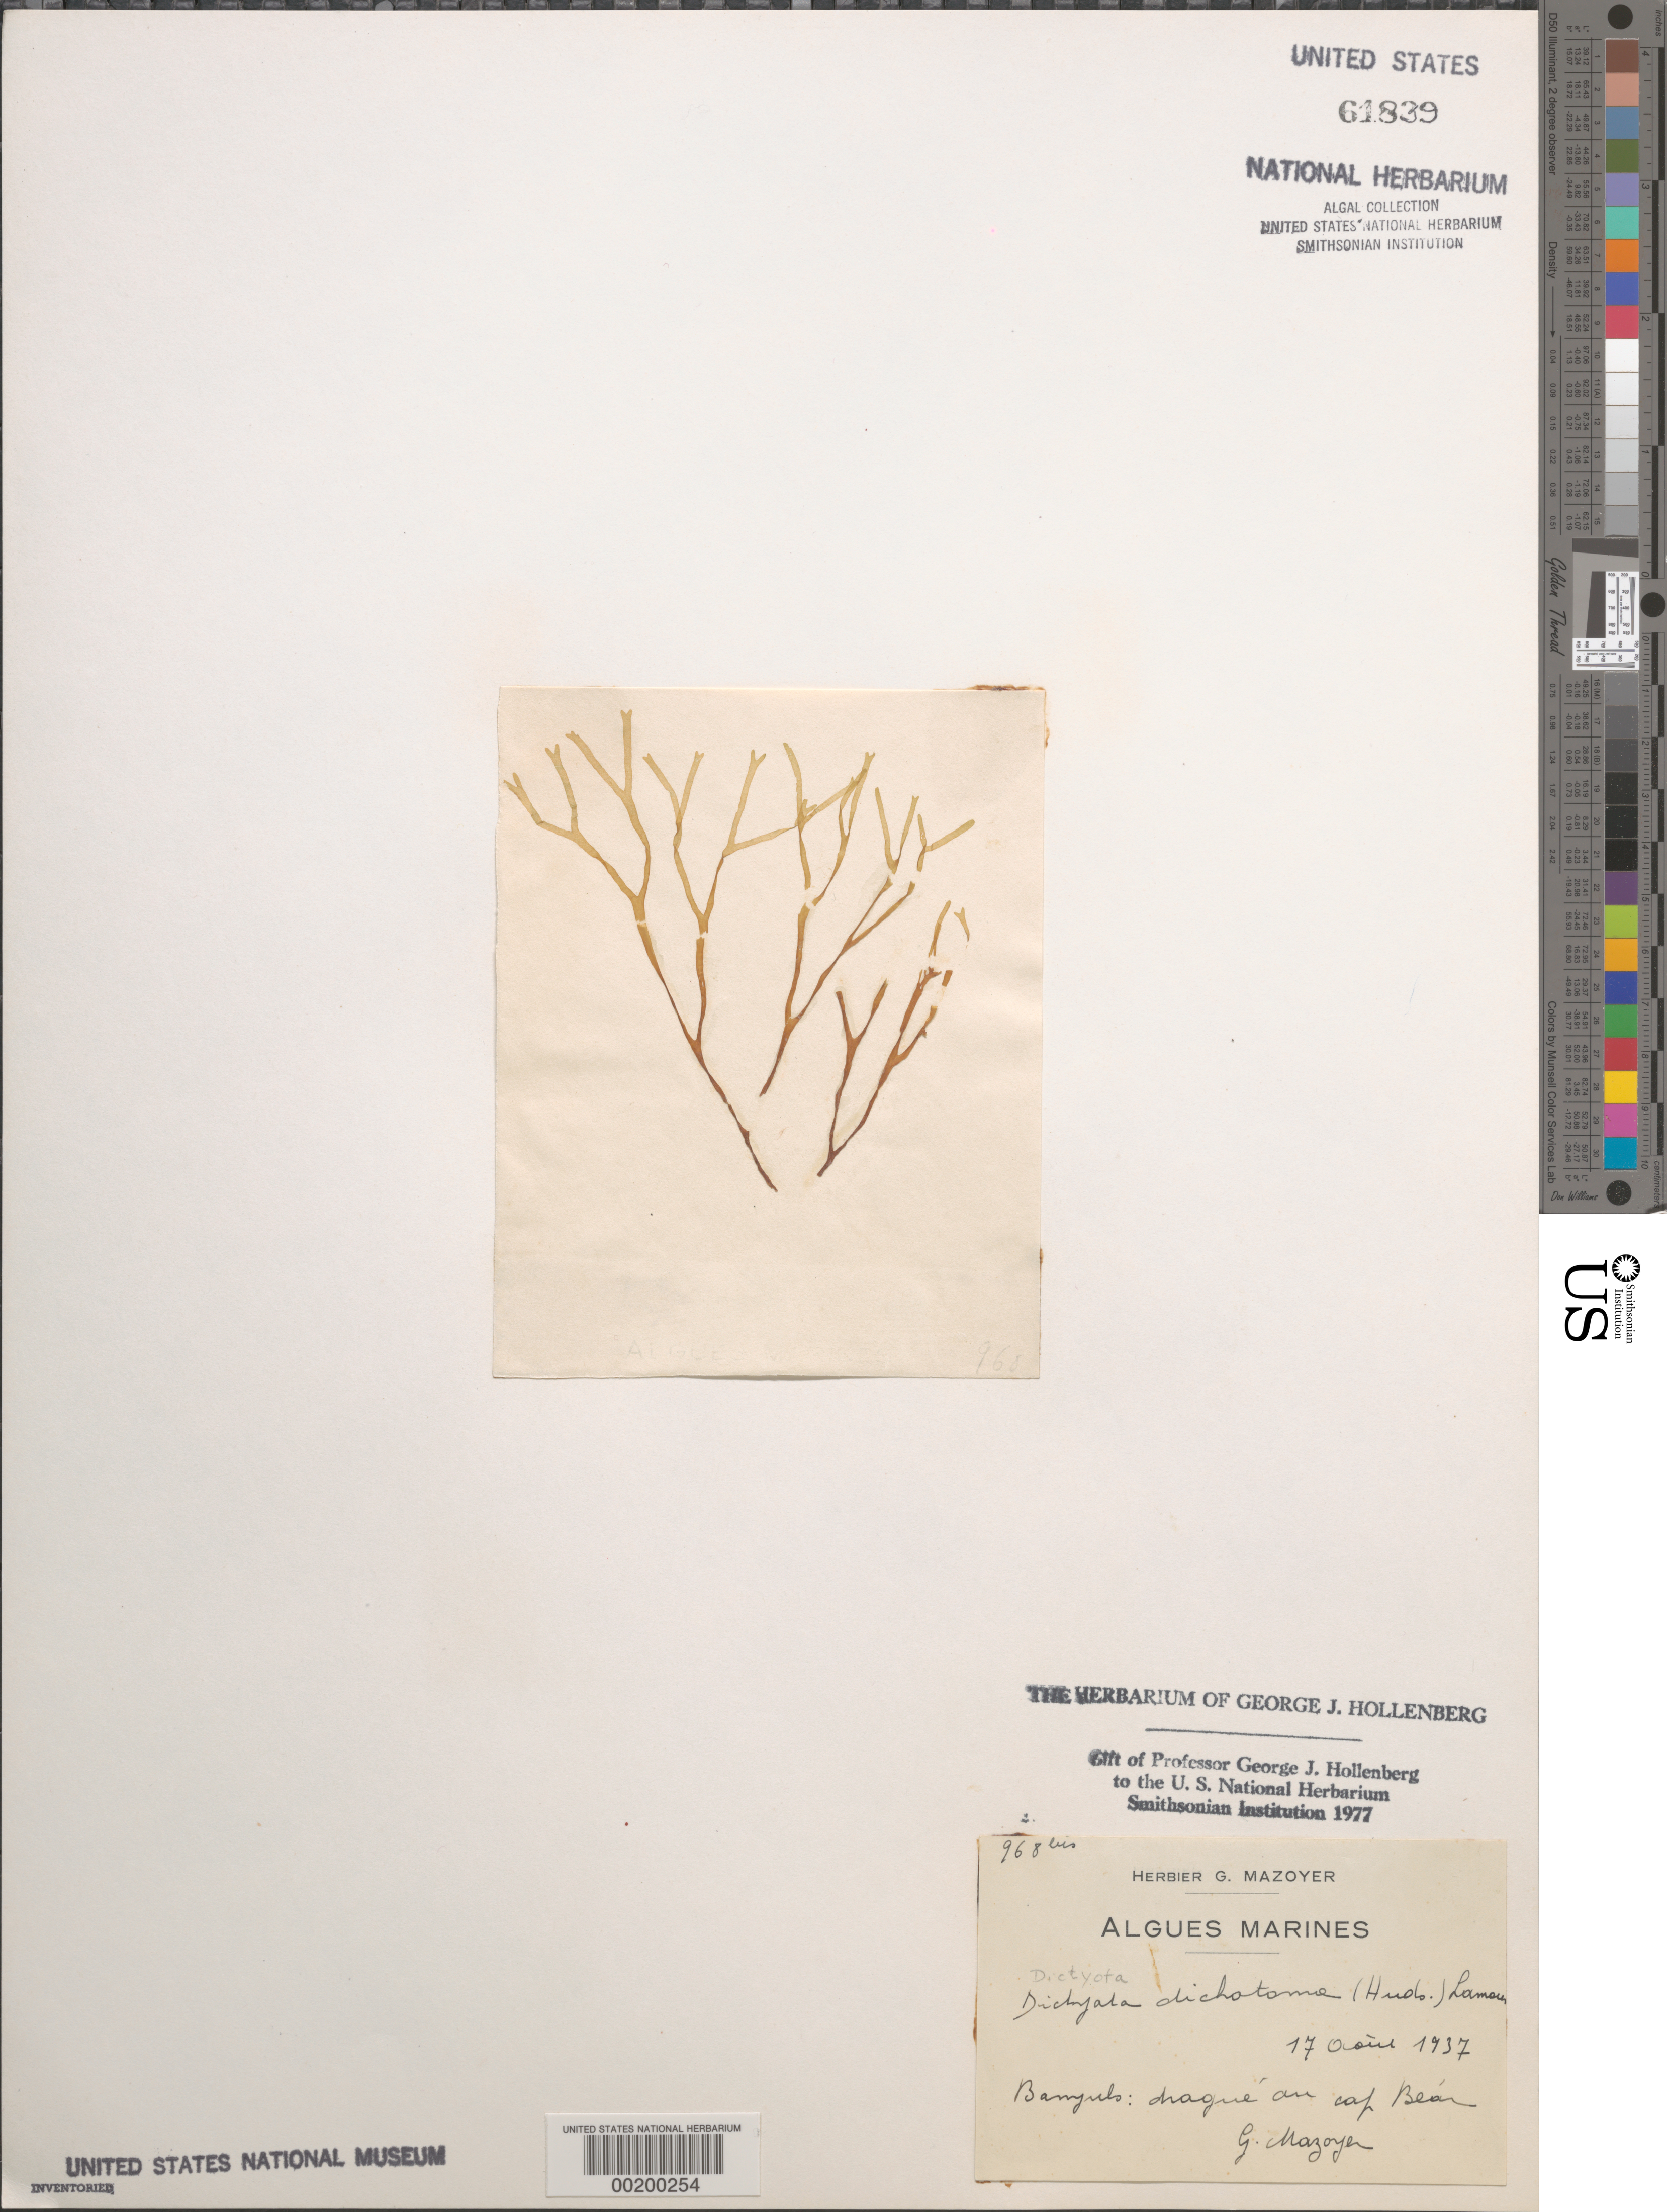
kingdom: Chromista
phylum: Ochrophyta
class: Phaeophyceae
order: Dictyotales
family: Dictyotaceae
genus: Dictyota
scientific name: Dictyota dichotoma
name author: (Huds.) J.V.Lamouroux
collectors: G. Feldman-Mazoyer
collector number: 968 Bis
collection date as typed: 17 Aug 1937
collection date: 1937-08-17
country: France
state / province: Occitanie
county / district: Pyrénées-Orientales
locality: Cap Bear, Banyuls-sur-Mer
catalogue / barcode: US 61839